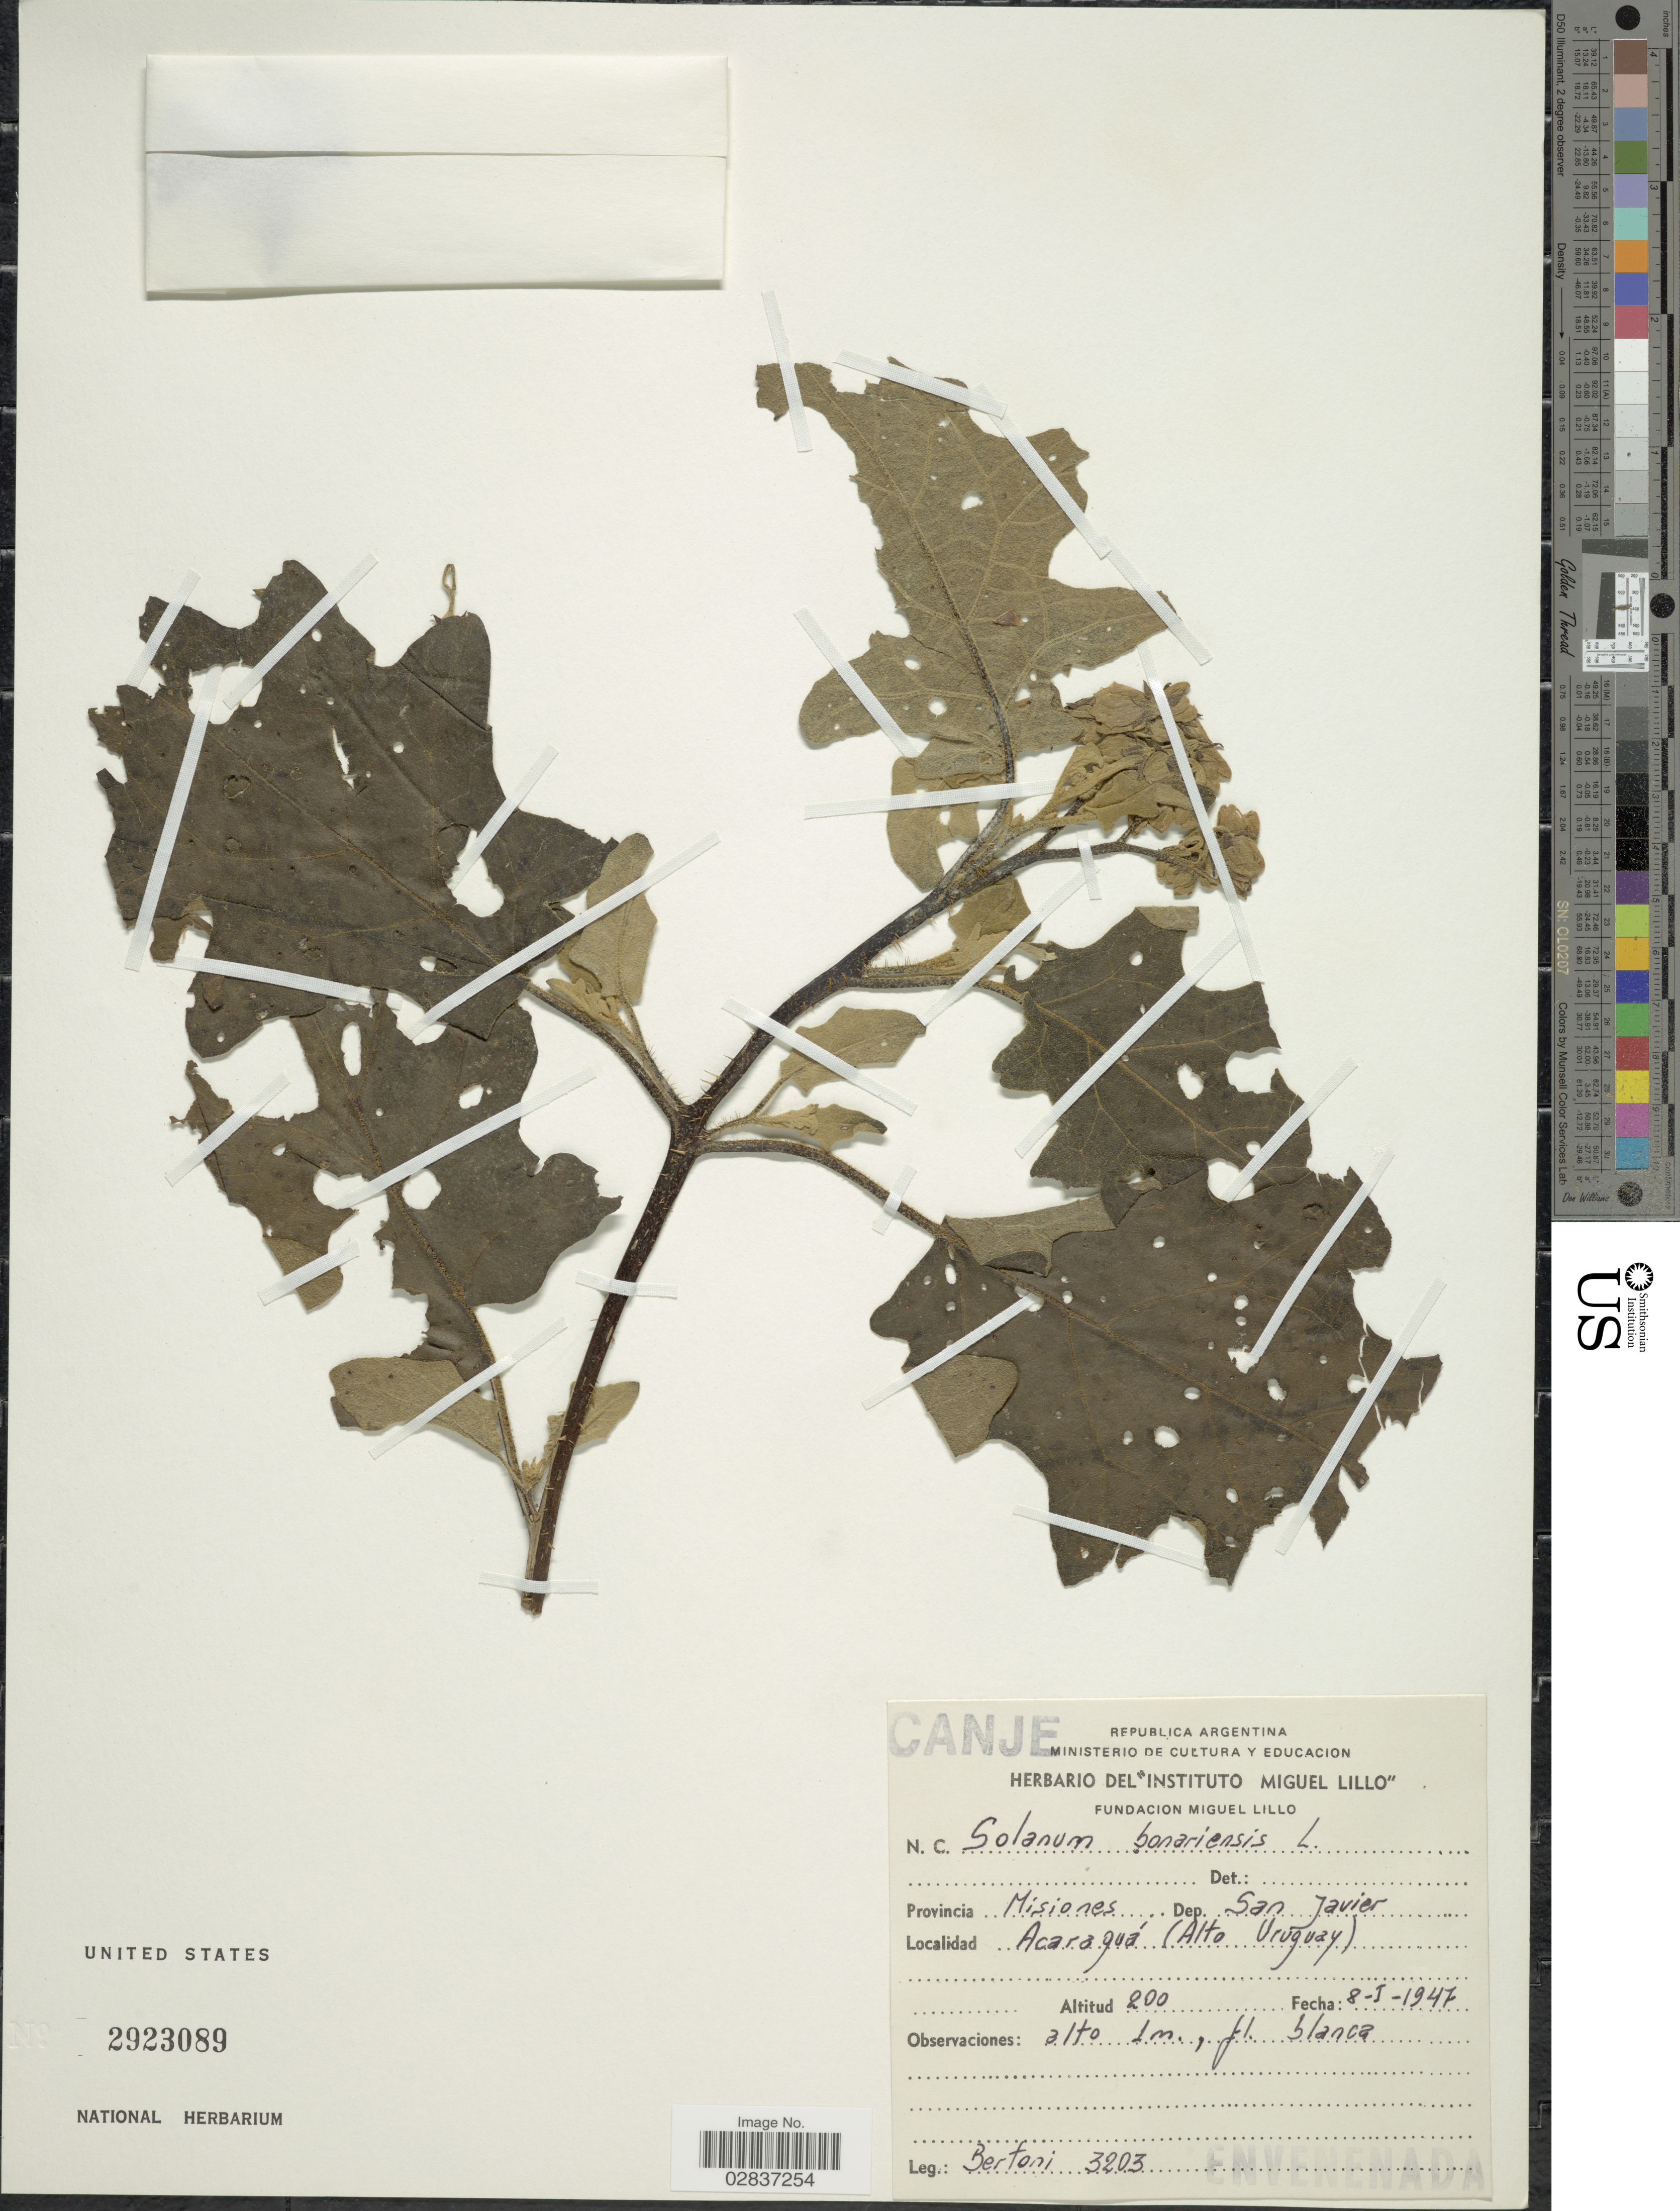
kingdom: Plantae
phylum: Tracheophyta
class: Magnoliopsida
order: Solanales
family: Solanaceae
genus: Solanum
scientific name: Solanum bonariense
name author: L.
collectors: -- Bertoni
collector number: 3203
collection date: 1947-01-08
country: Argentina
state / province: Misiones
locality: Provincia Misiones, Dep. San Javier, Acaraguá (Alto Uruguay).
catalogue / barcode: US 2923089